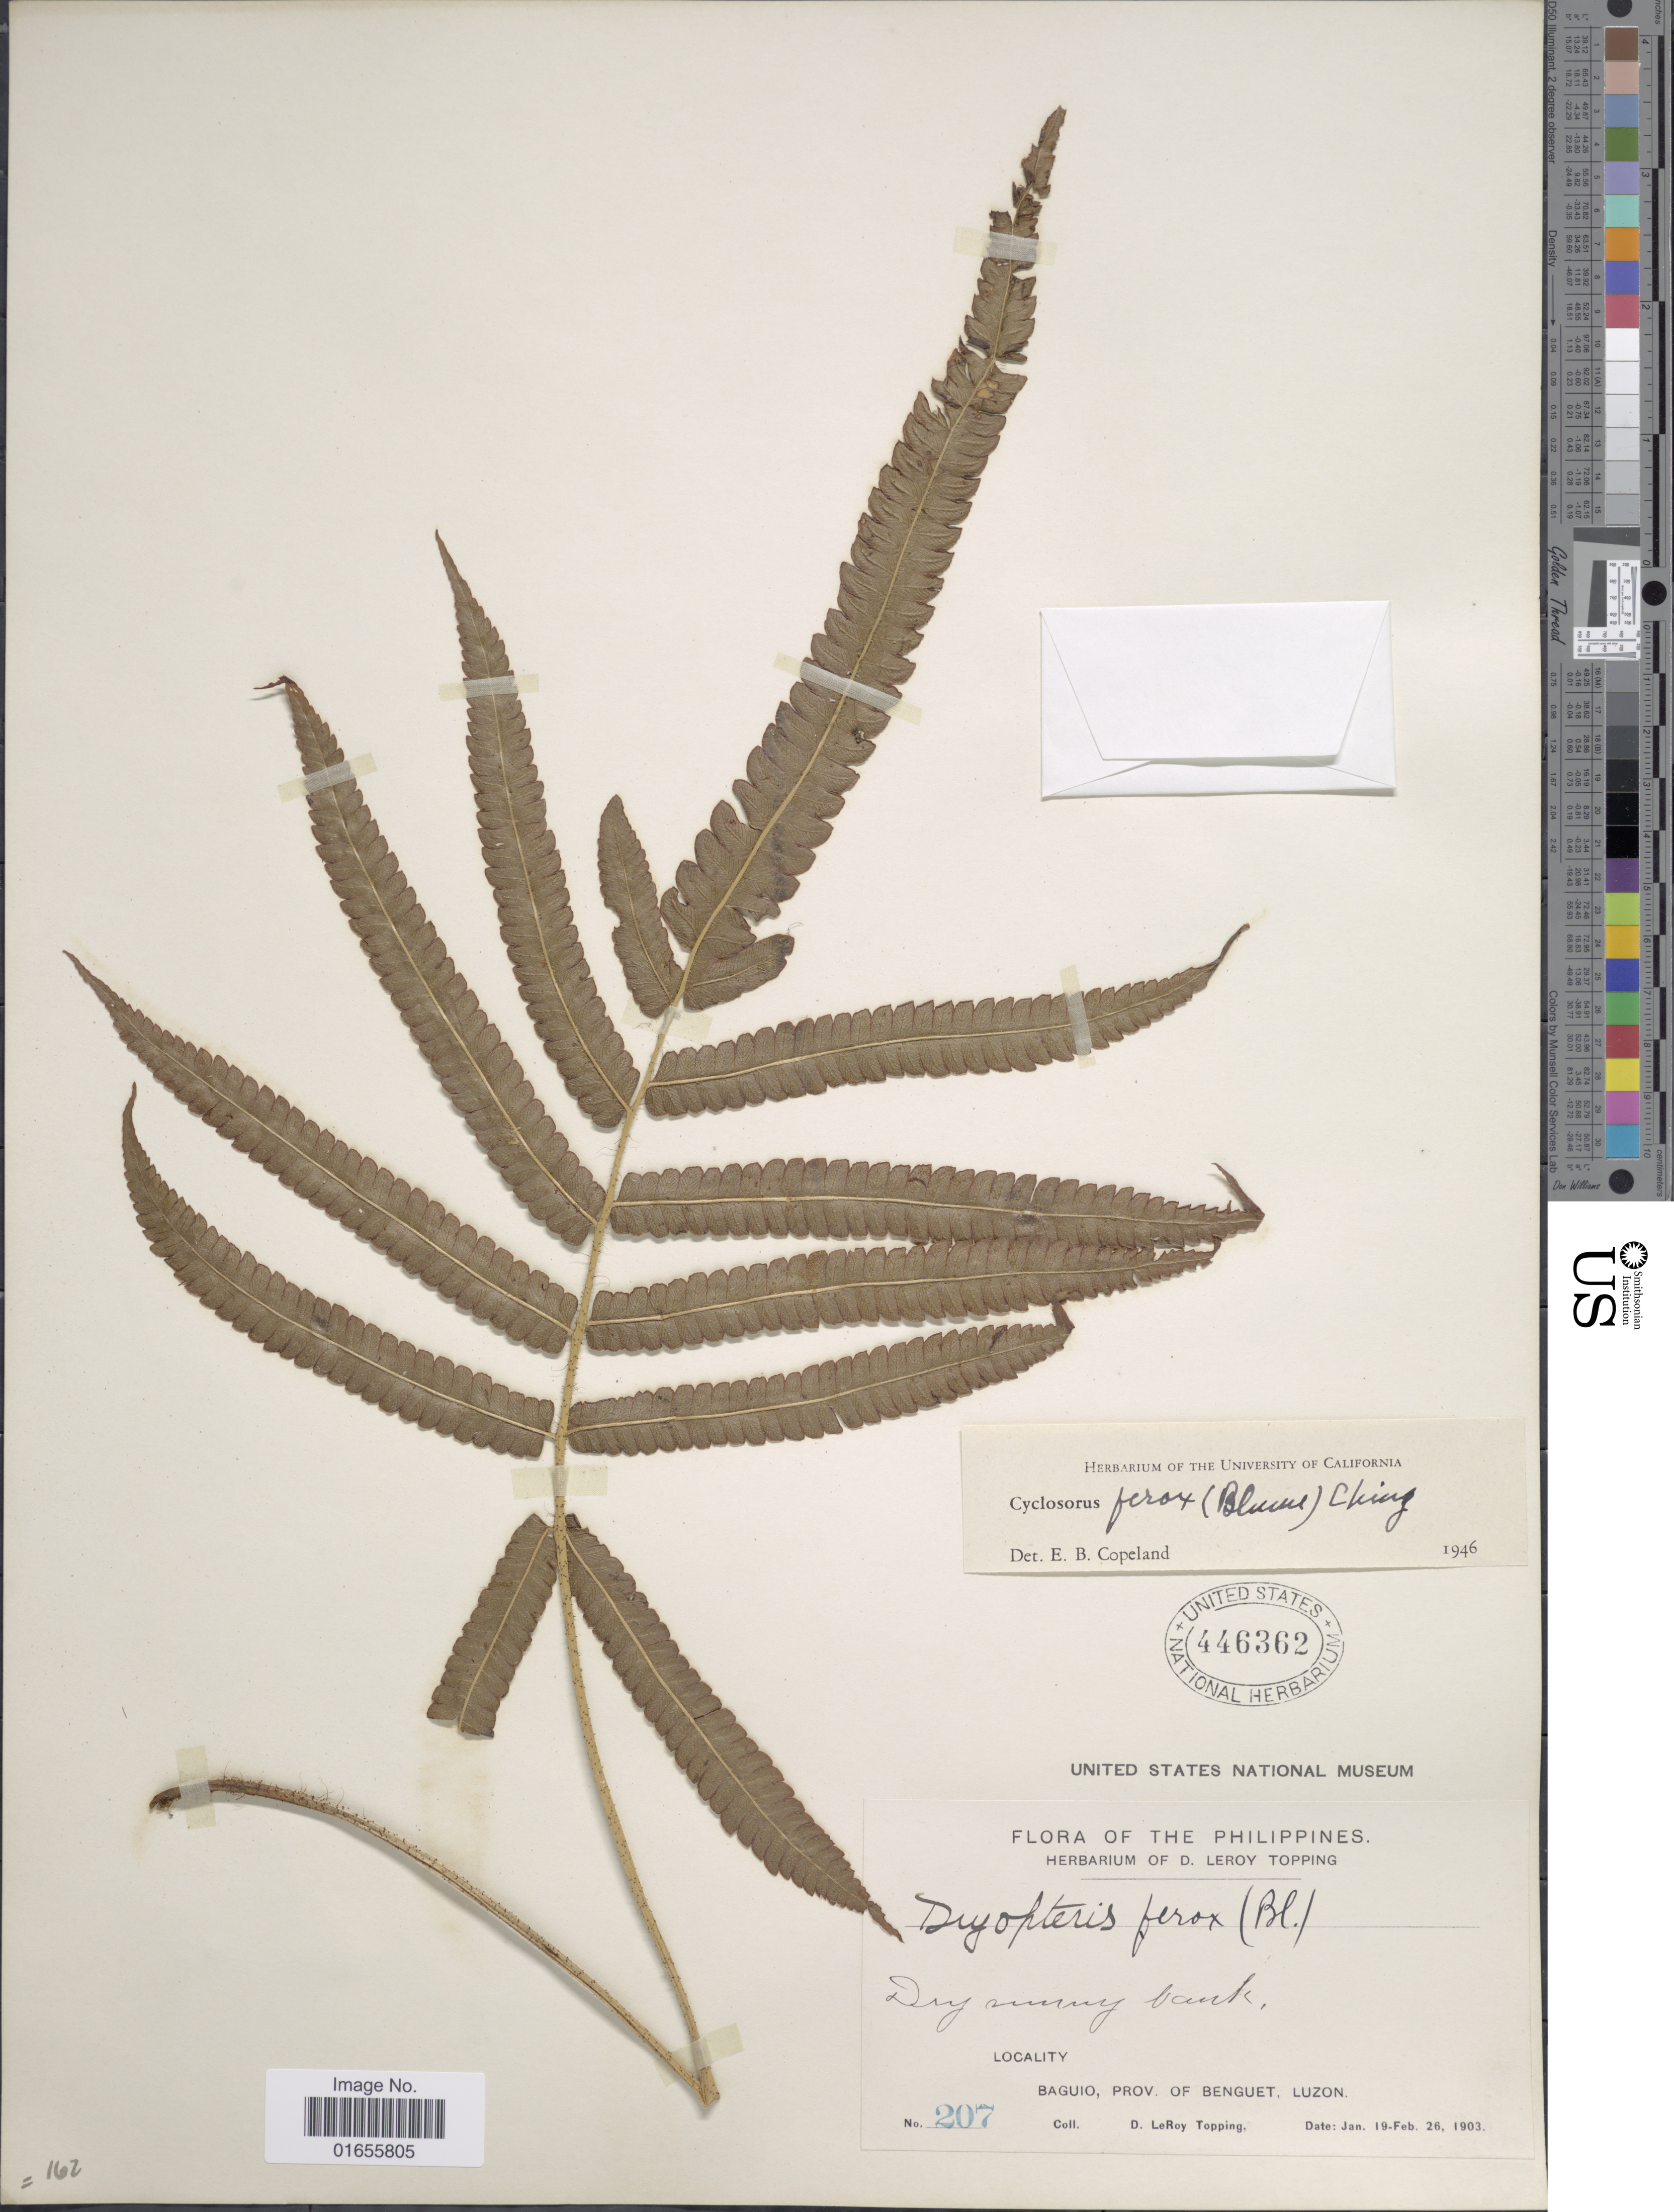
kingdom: Plantae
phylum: Tracheophyta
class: Polypodiopsida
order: Polypodiales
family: Thelypteridaceae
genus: Chingia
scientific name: Chingia ferox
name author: (Blume) Holttum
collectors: D. L. Topping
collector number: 207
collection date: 1903-01-19/1903-02-26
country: Philippines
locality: Baguio, Prov. of Benguet. Luzon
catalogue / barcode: US 446362